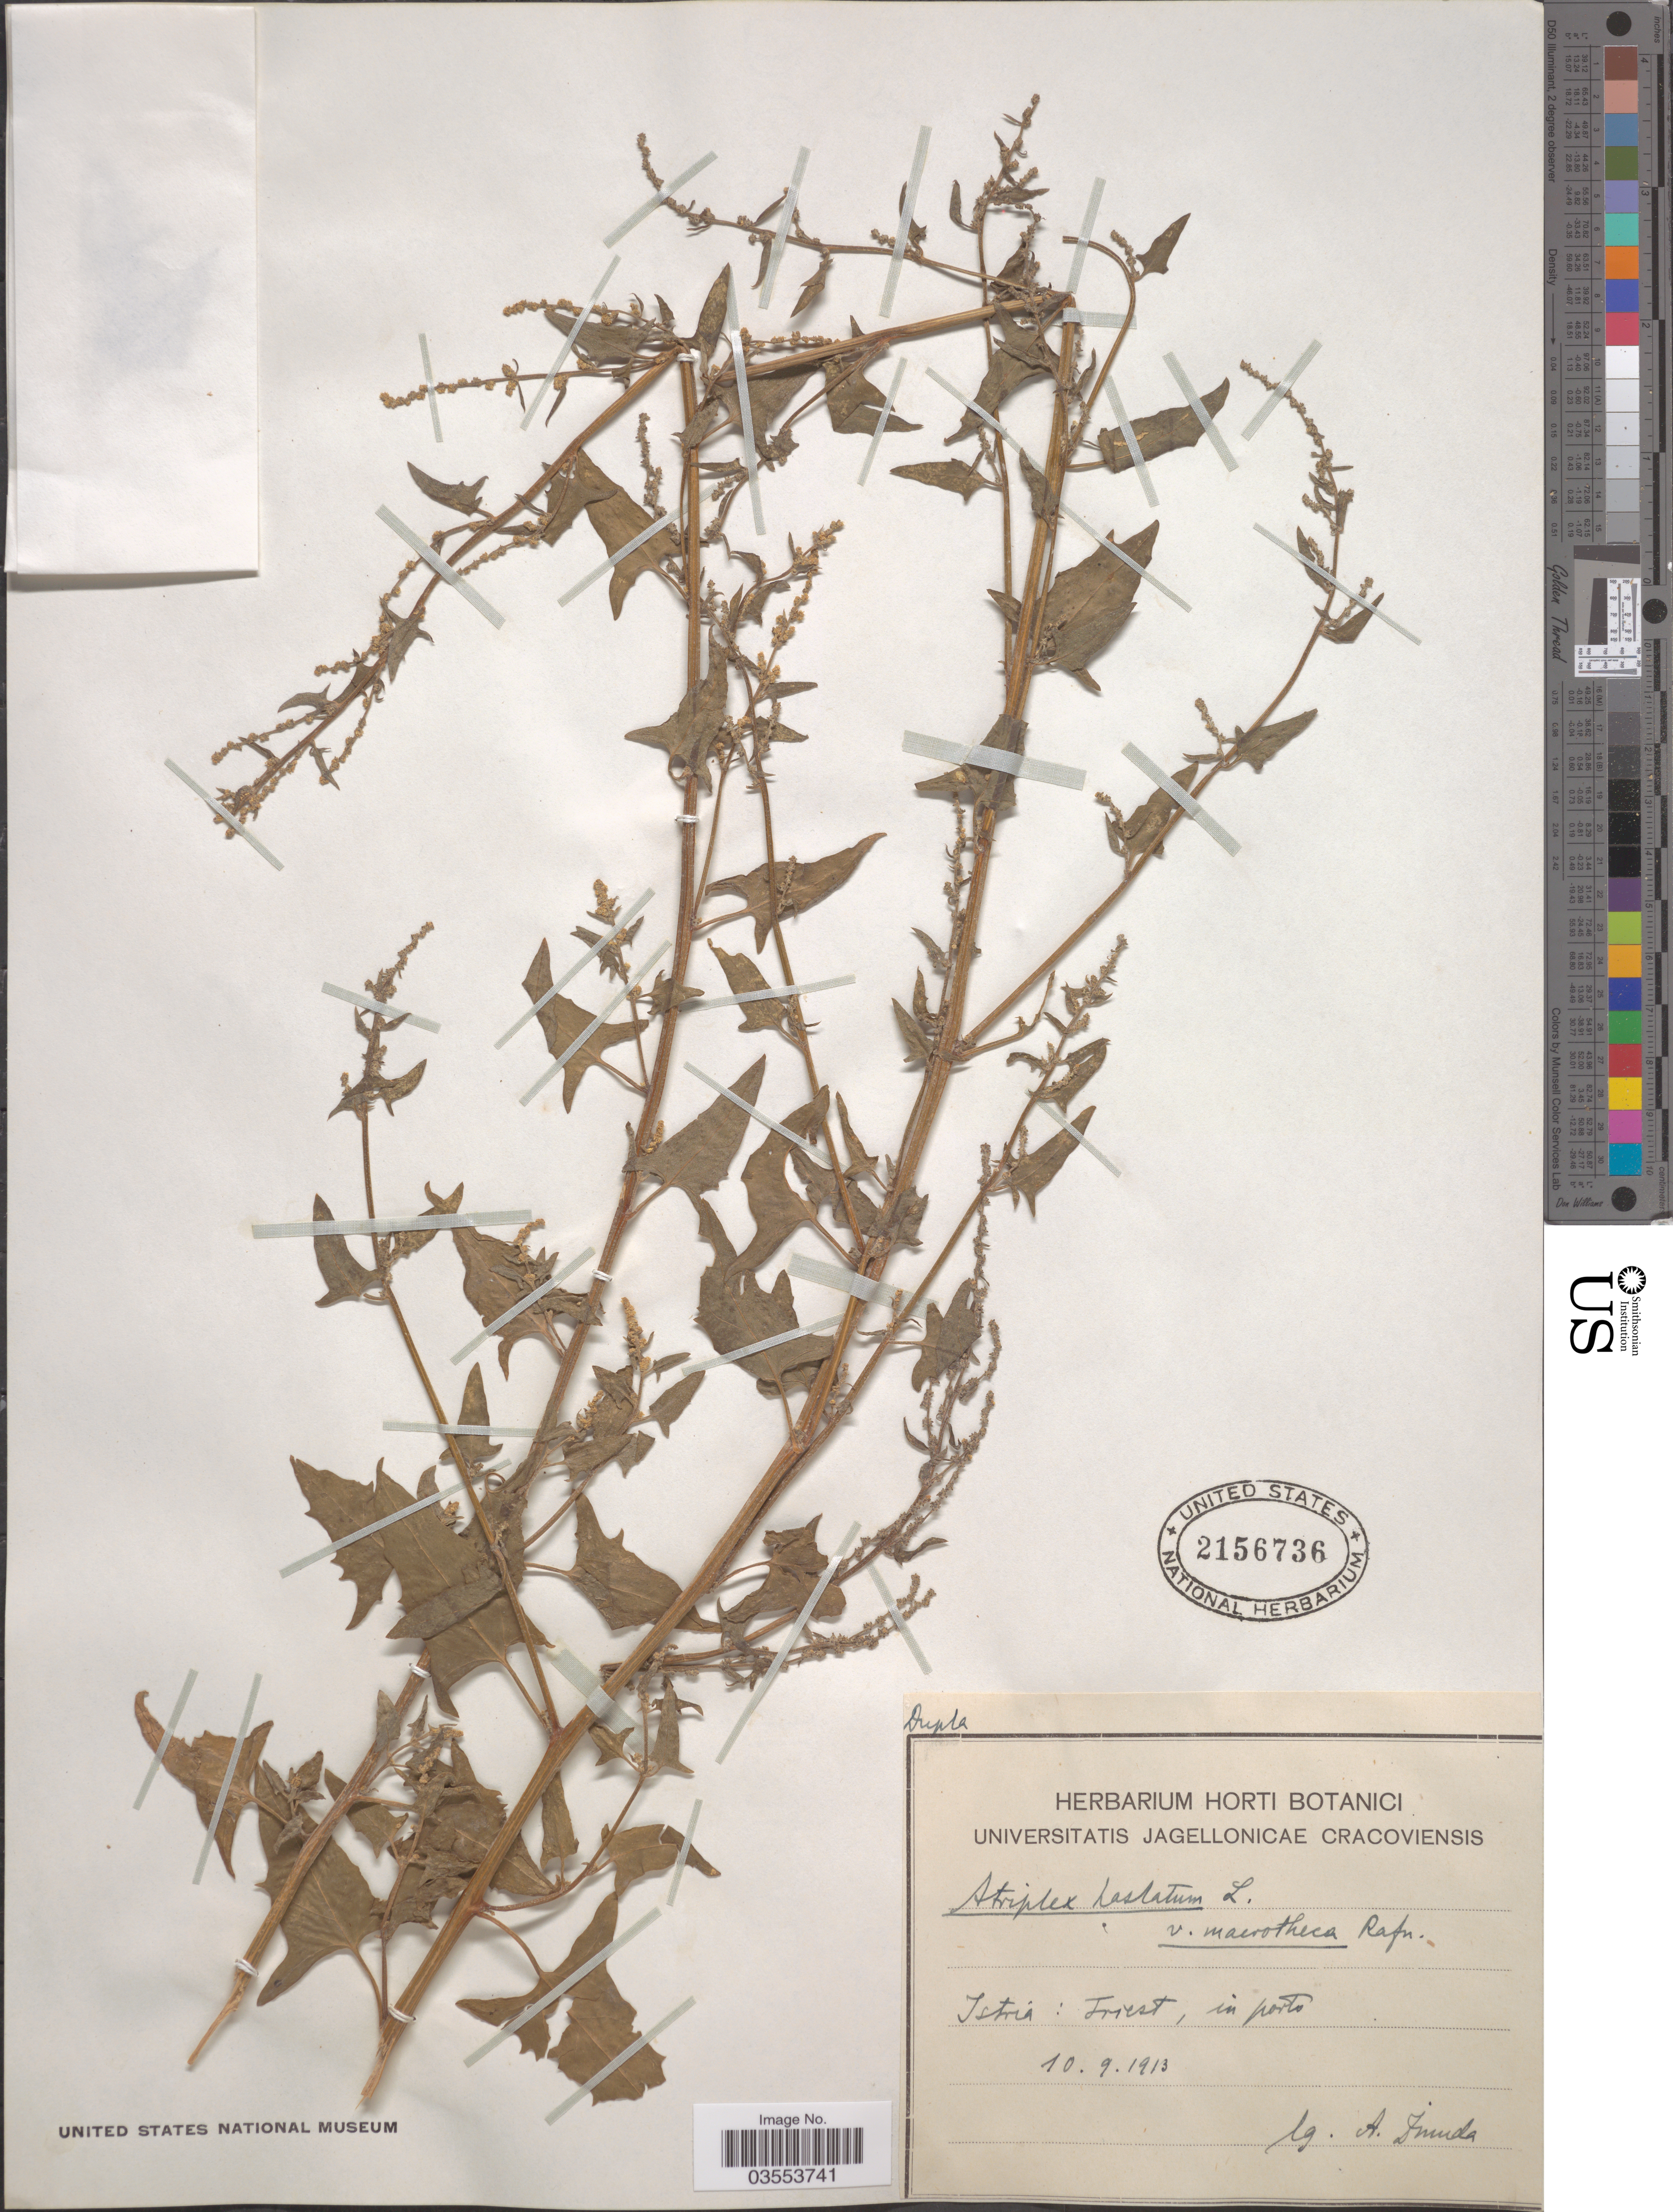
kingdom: Plantae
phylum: Tracheophyta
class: Magnoliopsida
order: Caryophyllales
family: Amaranthaceae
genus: Atriplex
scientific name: Atriplex hastata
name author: L.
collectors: A. Zmuda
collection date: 1913-09-10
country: Italy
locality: Triest, in porto.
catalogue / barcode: US 2156736